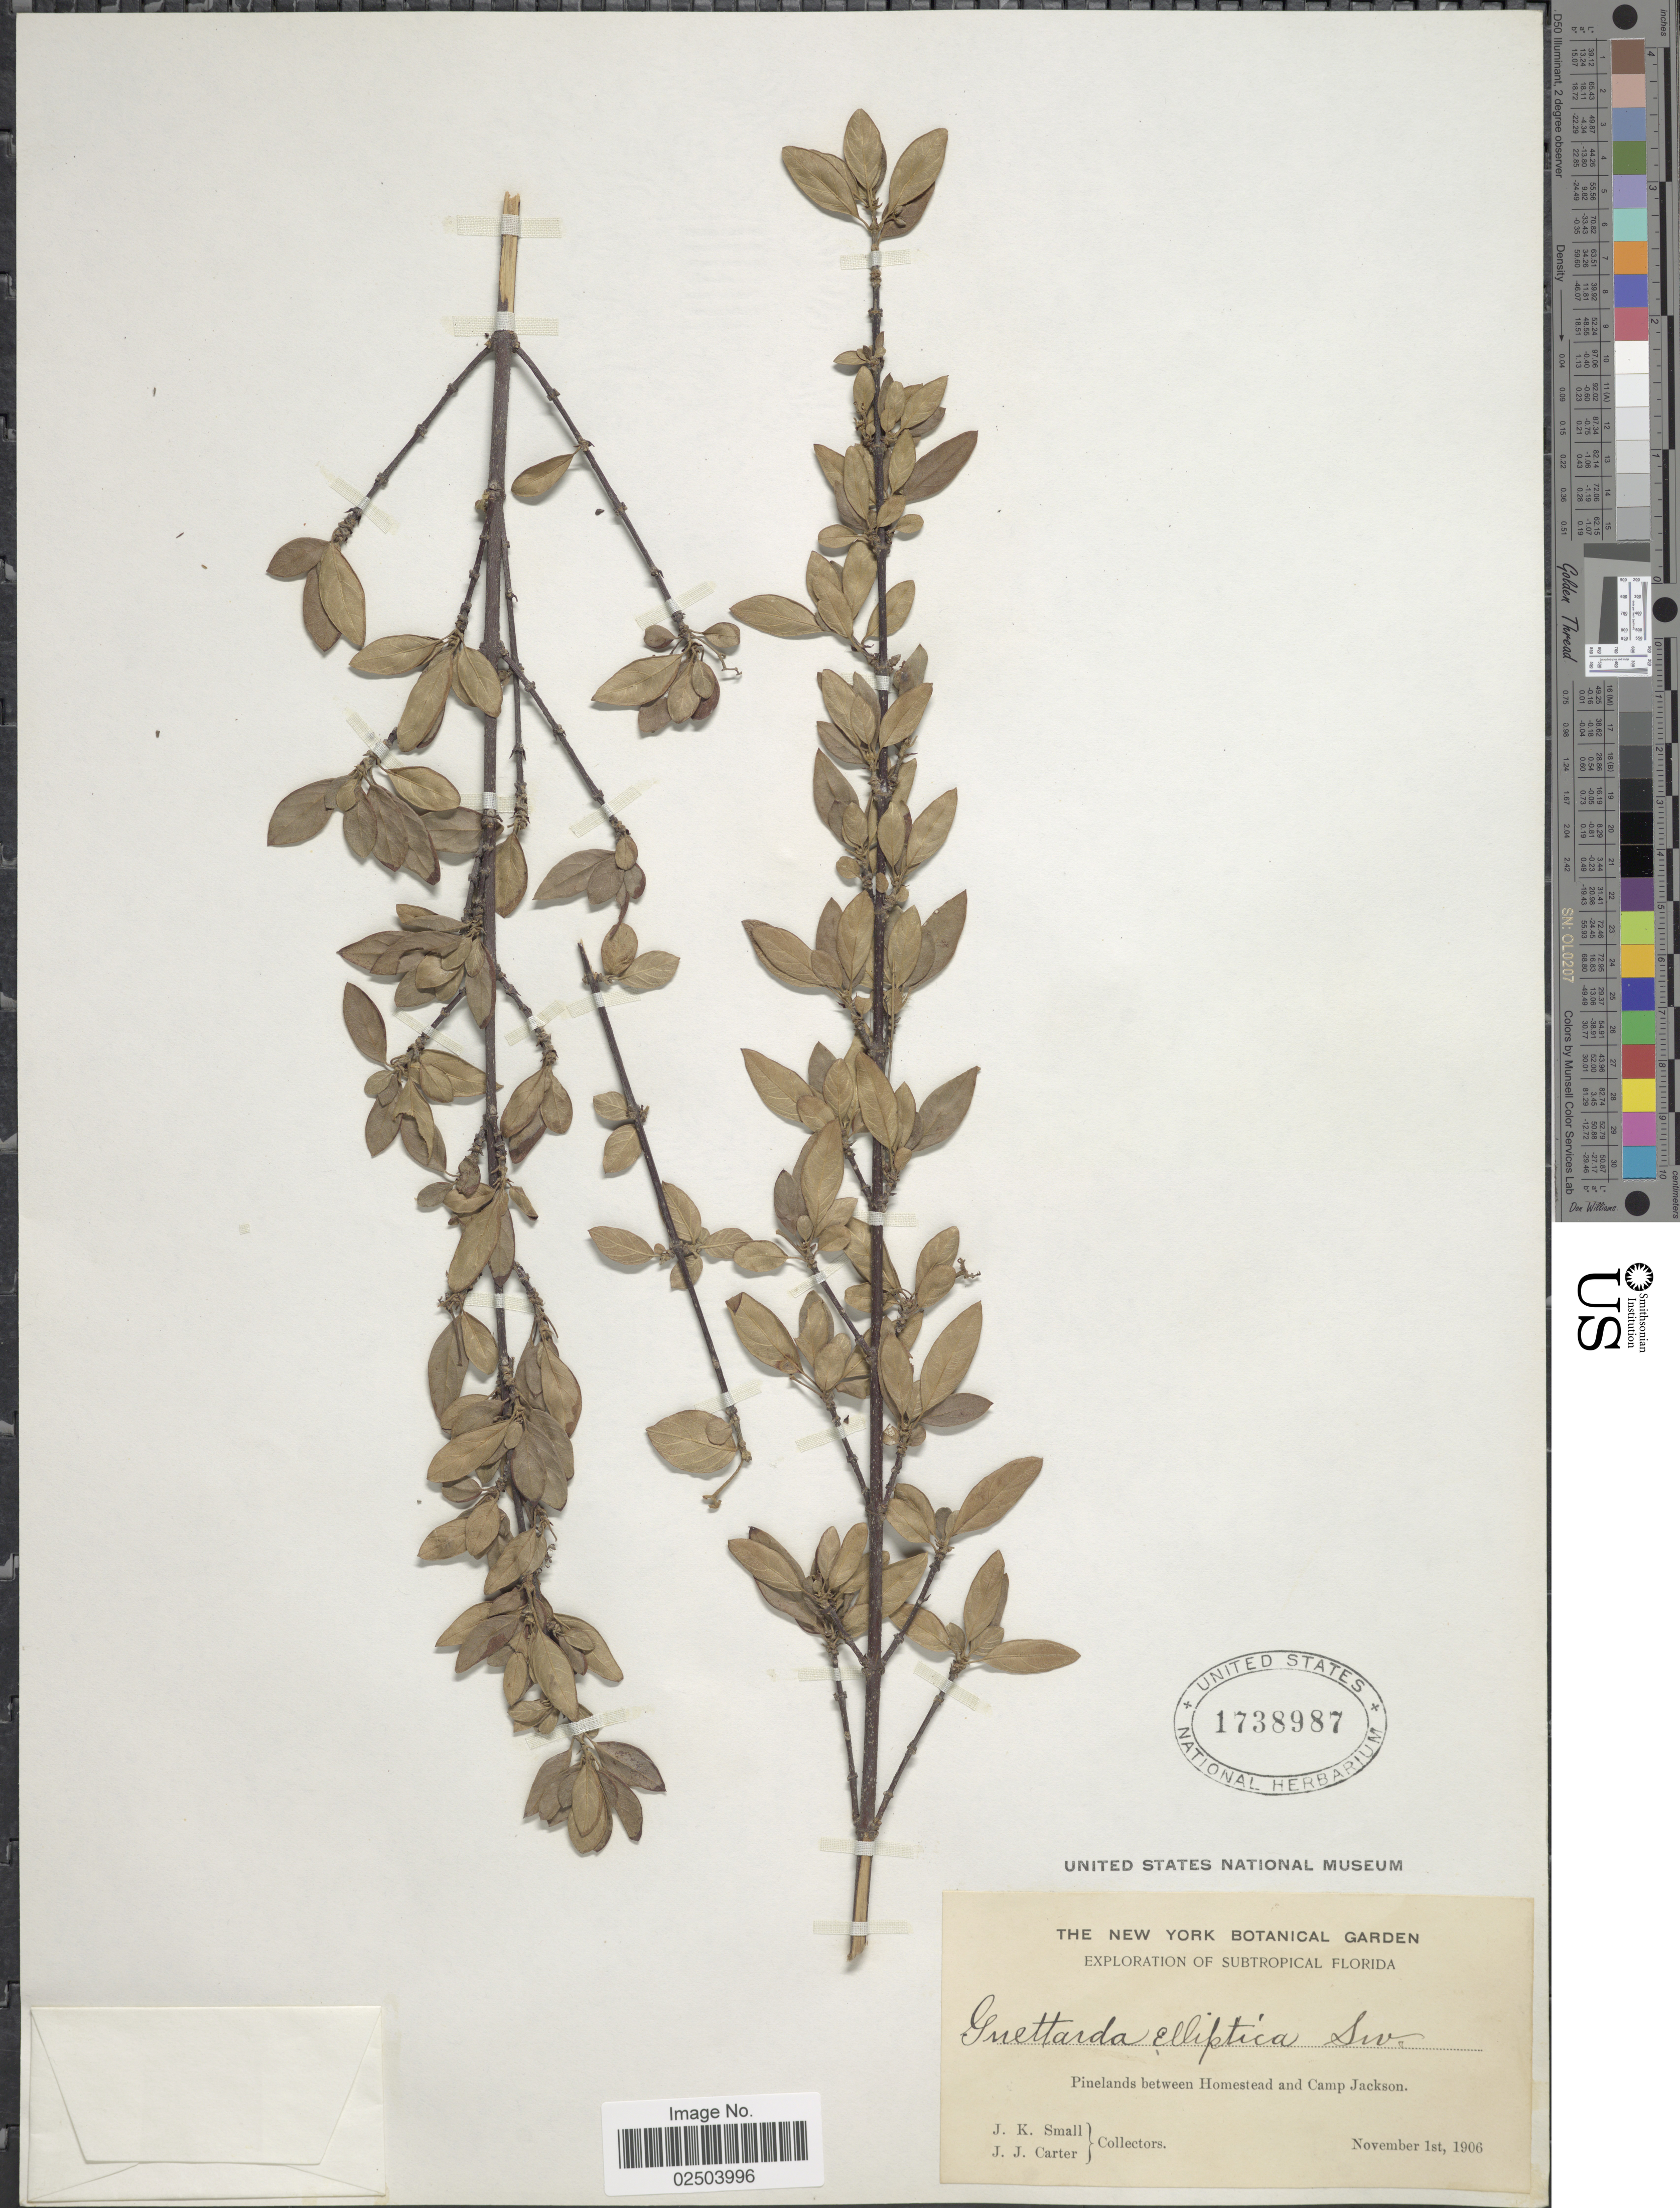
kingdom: Plantae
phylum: Tracheophyta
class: Magnoliopsida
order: Gentianales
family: Rubiaceae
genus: Guettarda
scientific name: Guettarda elliptica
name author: Sw.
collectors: J. K. Small & J. Carter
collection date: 1906-11-01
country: United States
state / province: Florida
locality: Subtropical Florida. Pinelands between Homestead and Camp Jackson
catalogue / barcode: US 1738987